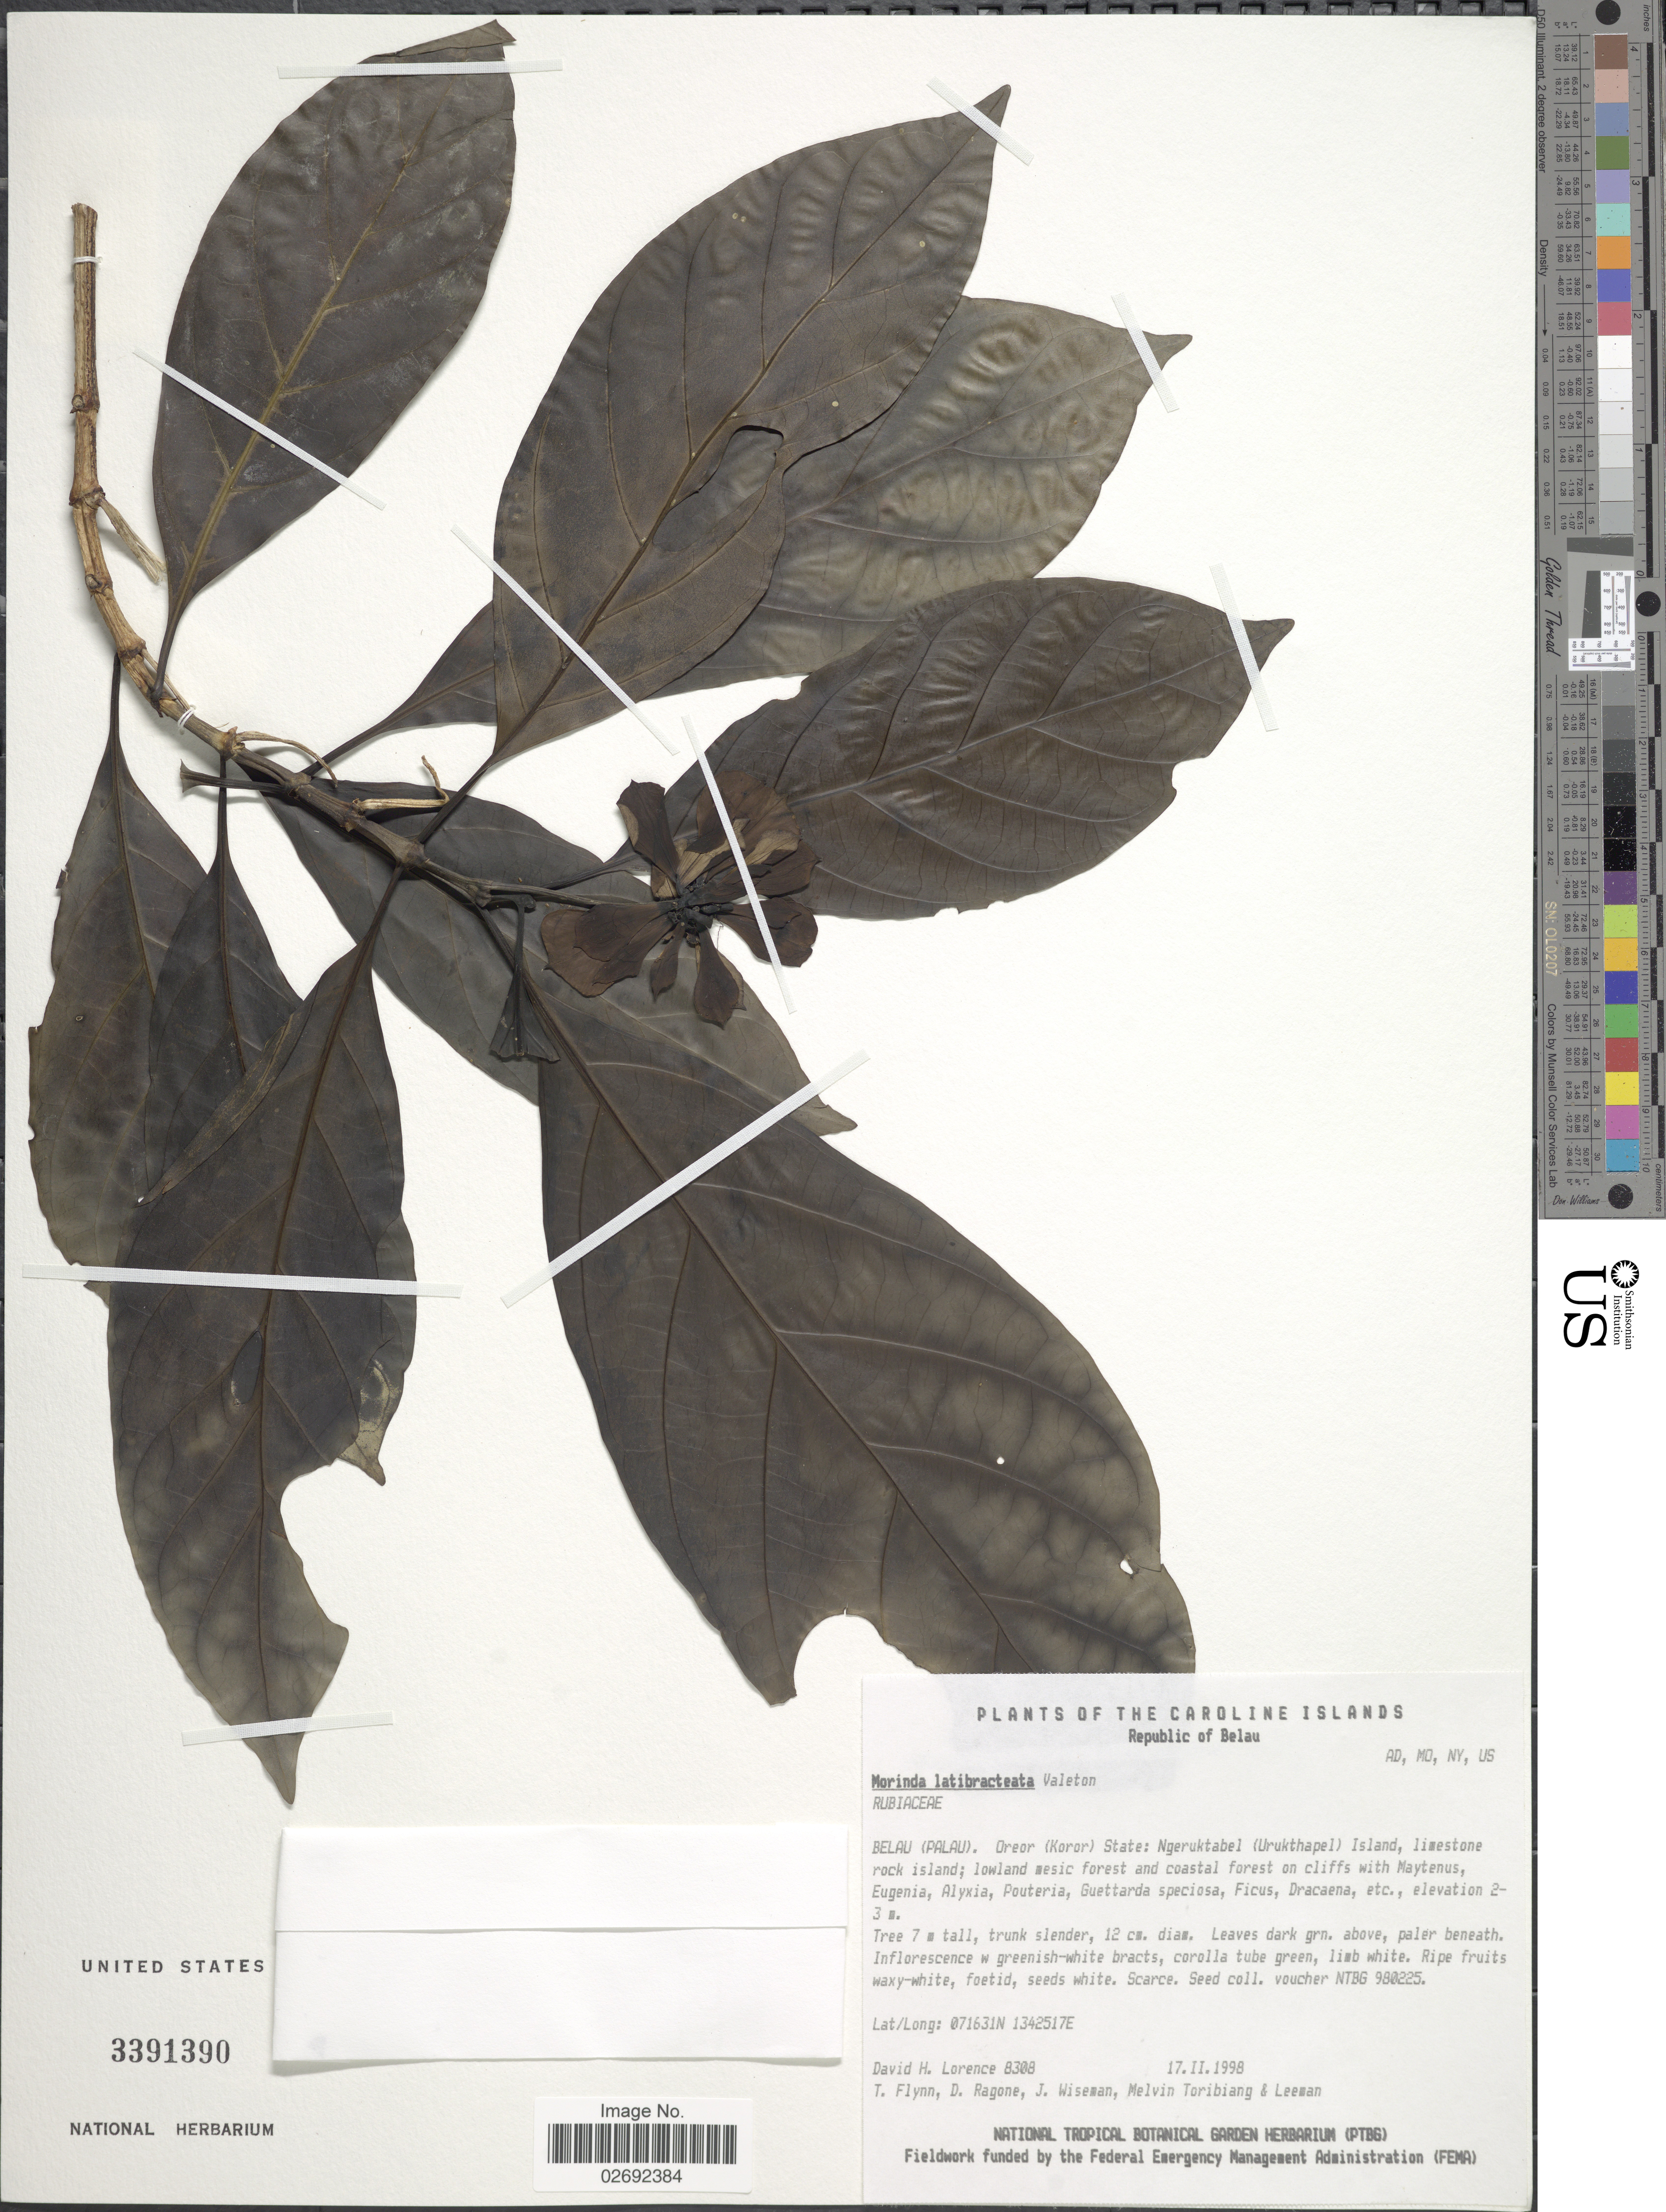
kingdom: Plantae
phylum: Tracheophyta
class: Magnoliopsida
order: Gentianales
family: Rubiaceae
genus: Morinda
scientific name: Morinda latibractea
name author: Valeton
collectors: D. Lorence, T. Flynn, D. Ragone, J. Wiseman & et al.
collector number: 8308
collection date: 1998-02-17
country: Palau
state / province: Koror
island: Ngeruktabel [Urukthapel]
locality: Republic of Belau. Belau (Palau). Oreor (Koror) State: Ngeruktabel (Urukthapel) Island, limestone rock island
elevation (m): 2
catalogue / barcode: US 3391390